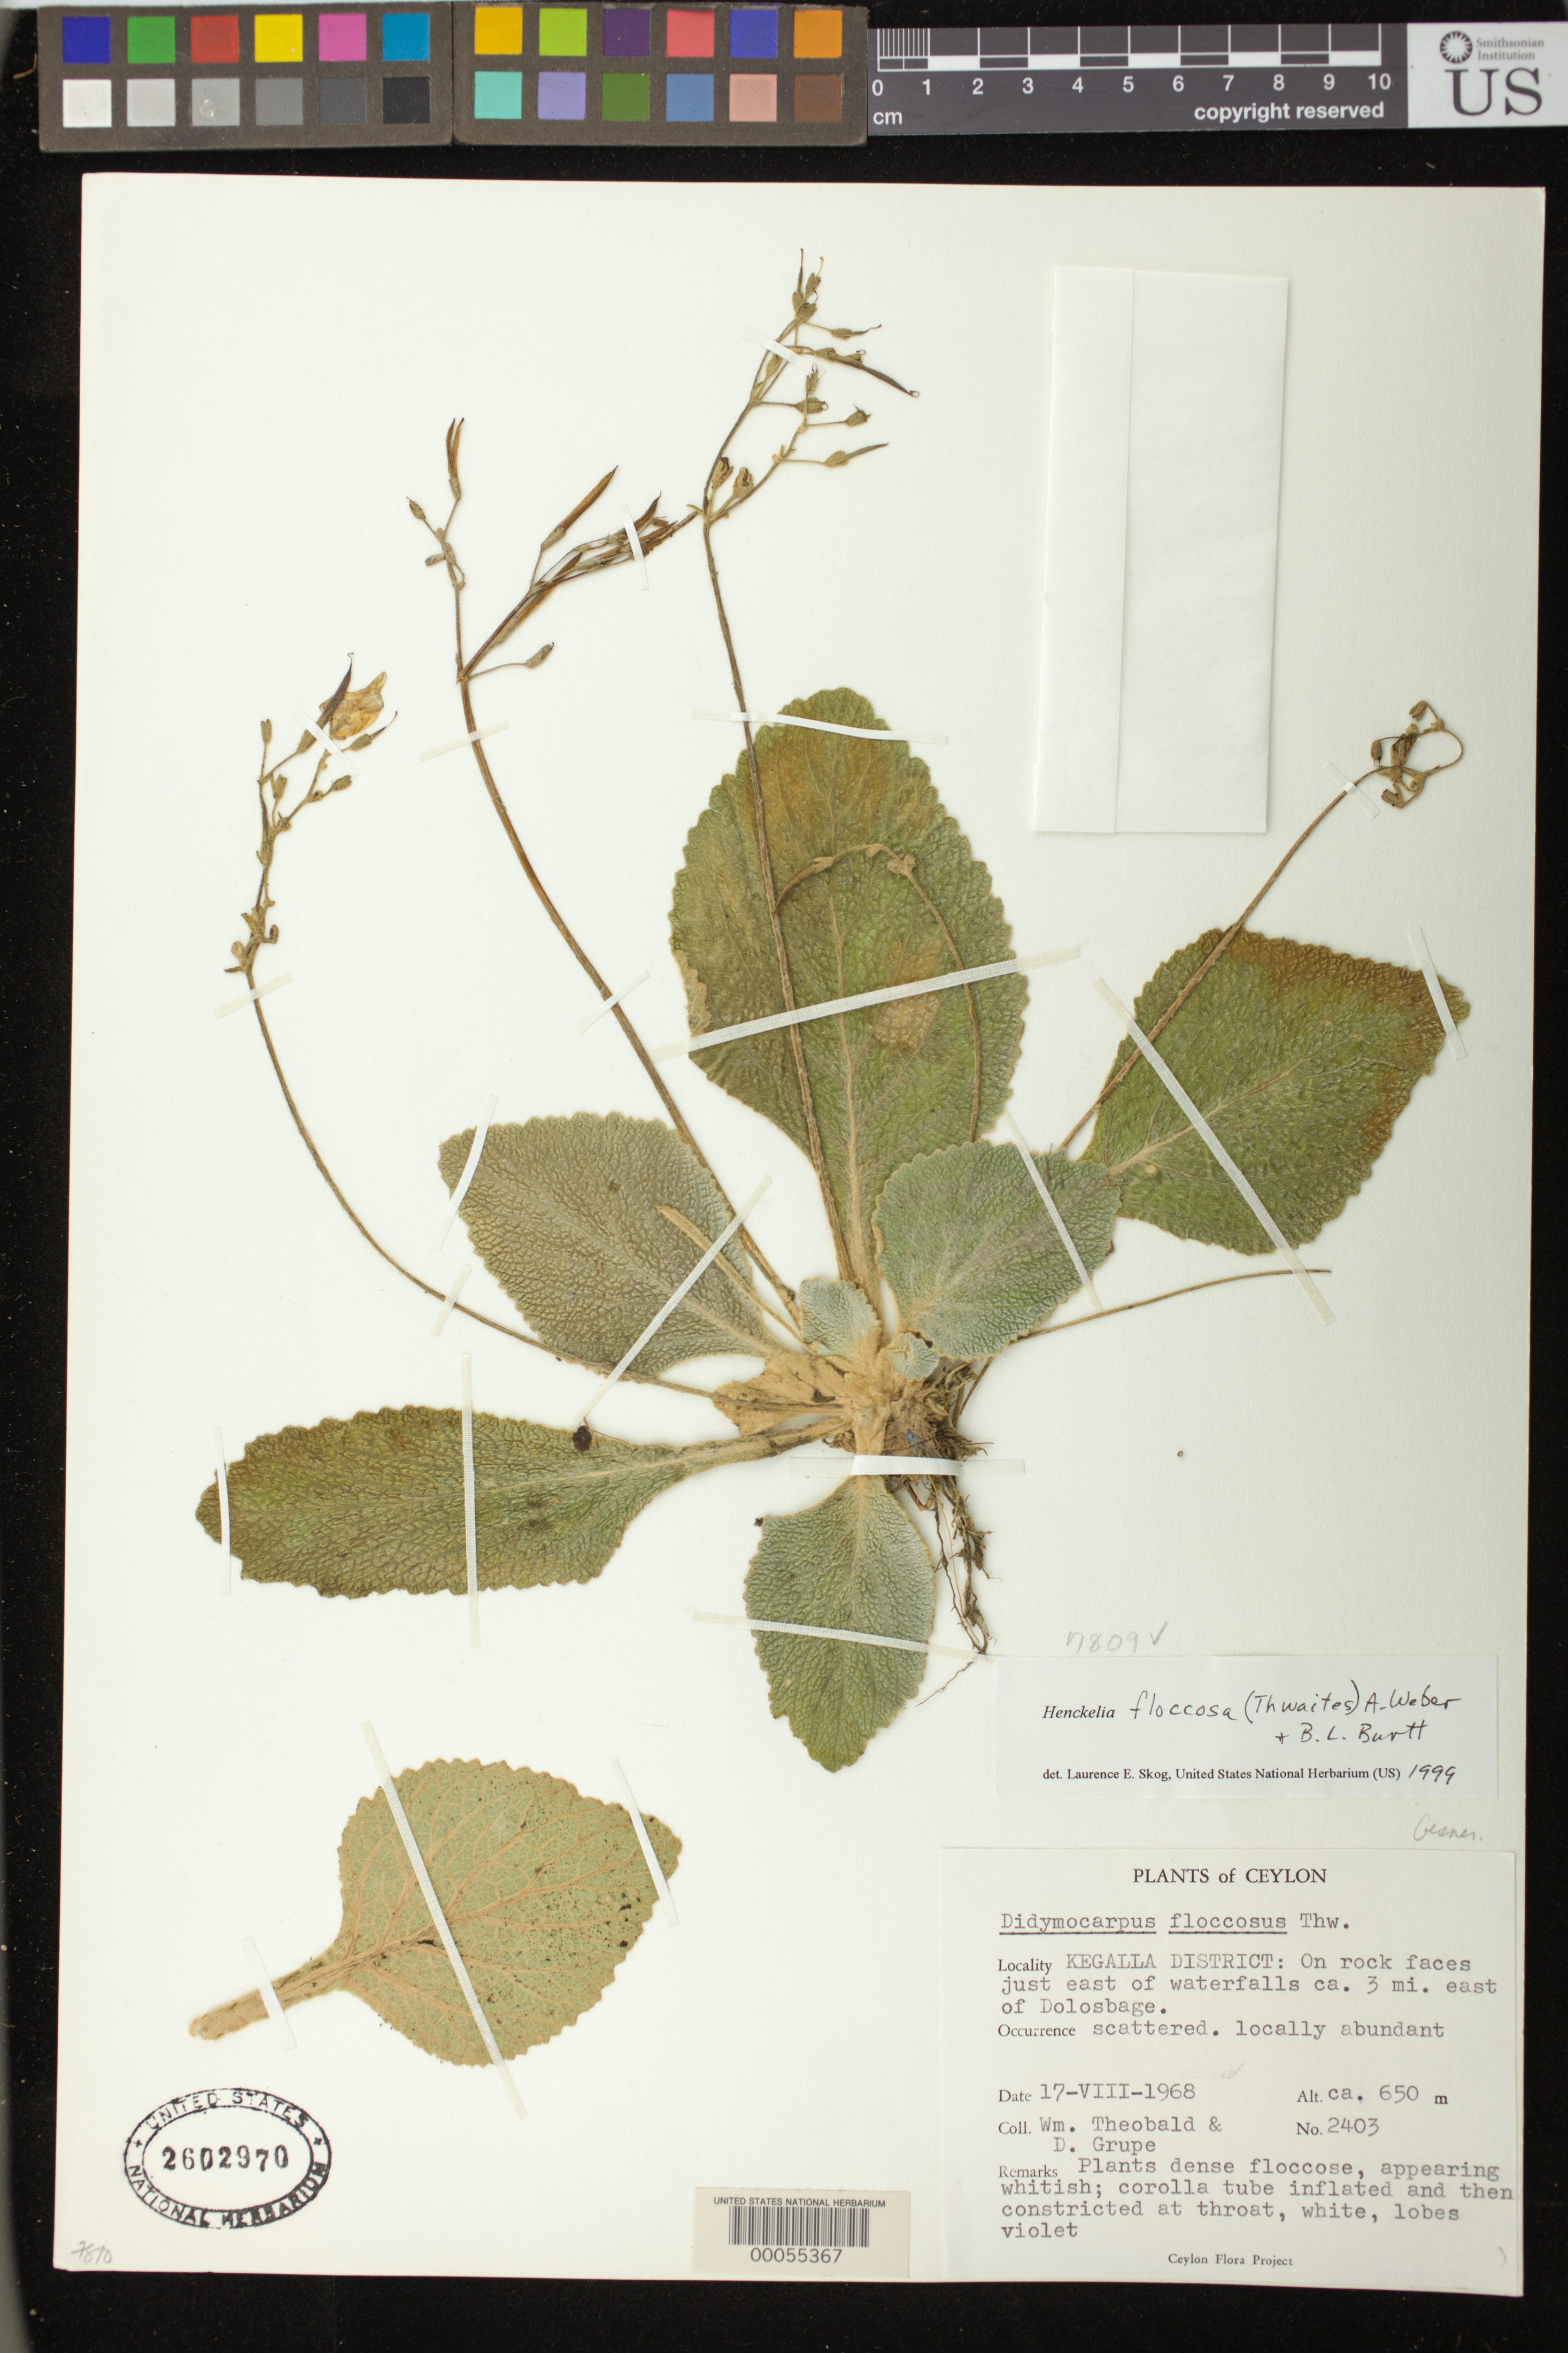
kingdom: Plantae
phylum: Tracheophyta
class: Magnoliopsida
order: Lamiales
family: Gesneriaceae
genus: Henckelia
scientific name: Henckelia floccosa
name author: (Thwaites) A. Weber & B.L. Burtt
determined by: Skog, Laurence E.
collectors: W. Theobald & D. Grupe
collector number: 2403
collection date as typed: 17 Aug 1968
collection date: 1968-08-17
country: Sri Lanka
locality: Sabaragamuwa prov, kegalla dist, on rock faces just e of waterfalls ca 3 mi e of dolosbage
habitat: On rock faces, scattered, locally abundant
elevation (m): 650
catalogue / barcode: US 2602970